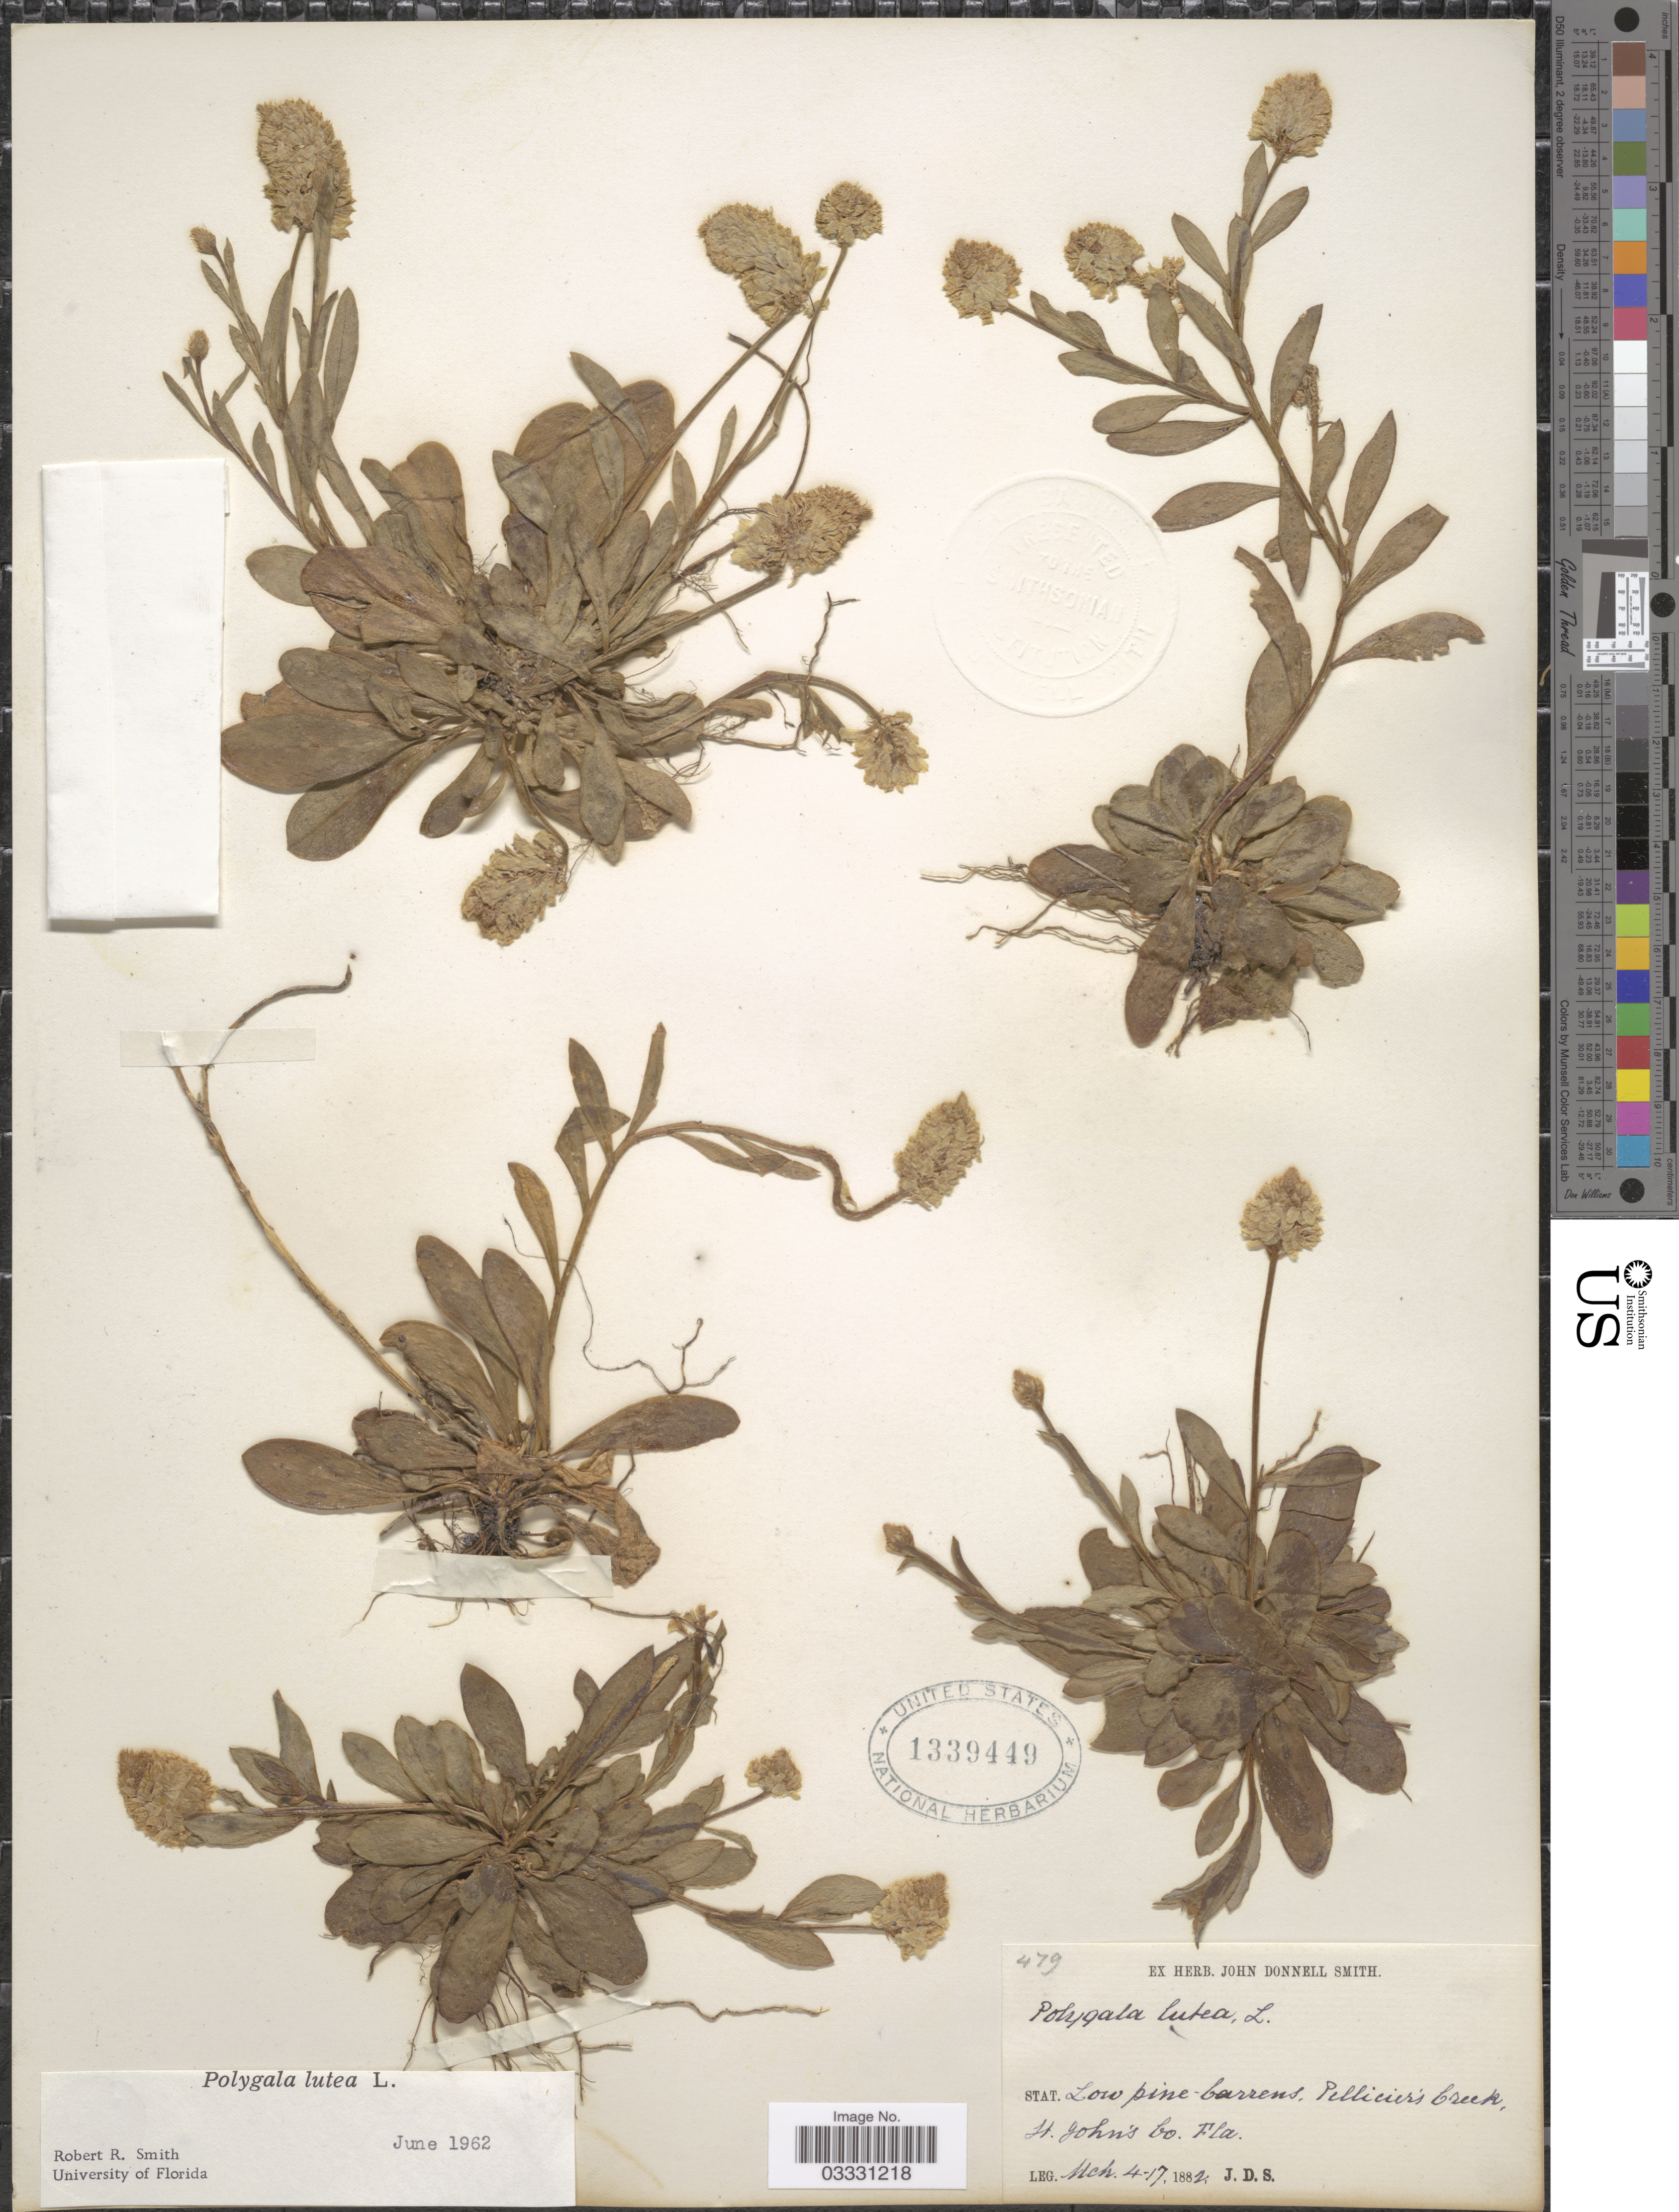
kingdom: Plantae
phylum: Tracheophyta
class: Magnoliopsida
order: Fabales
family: Polygalaceae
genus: Polygala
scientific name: Polygala lutea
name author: L.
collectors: J. Donnell Smith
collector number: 479?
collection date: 1882-03-04/1882-03-17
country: United States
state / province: Florida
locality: Pellicier's Creek, St. John's Co.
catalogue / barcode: US 1339449